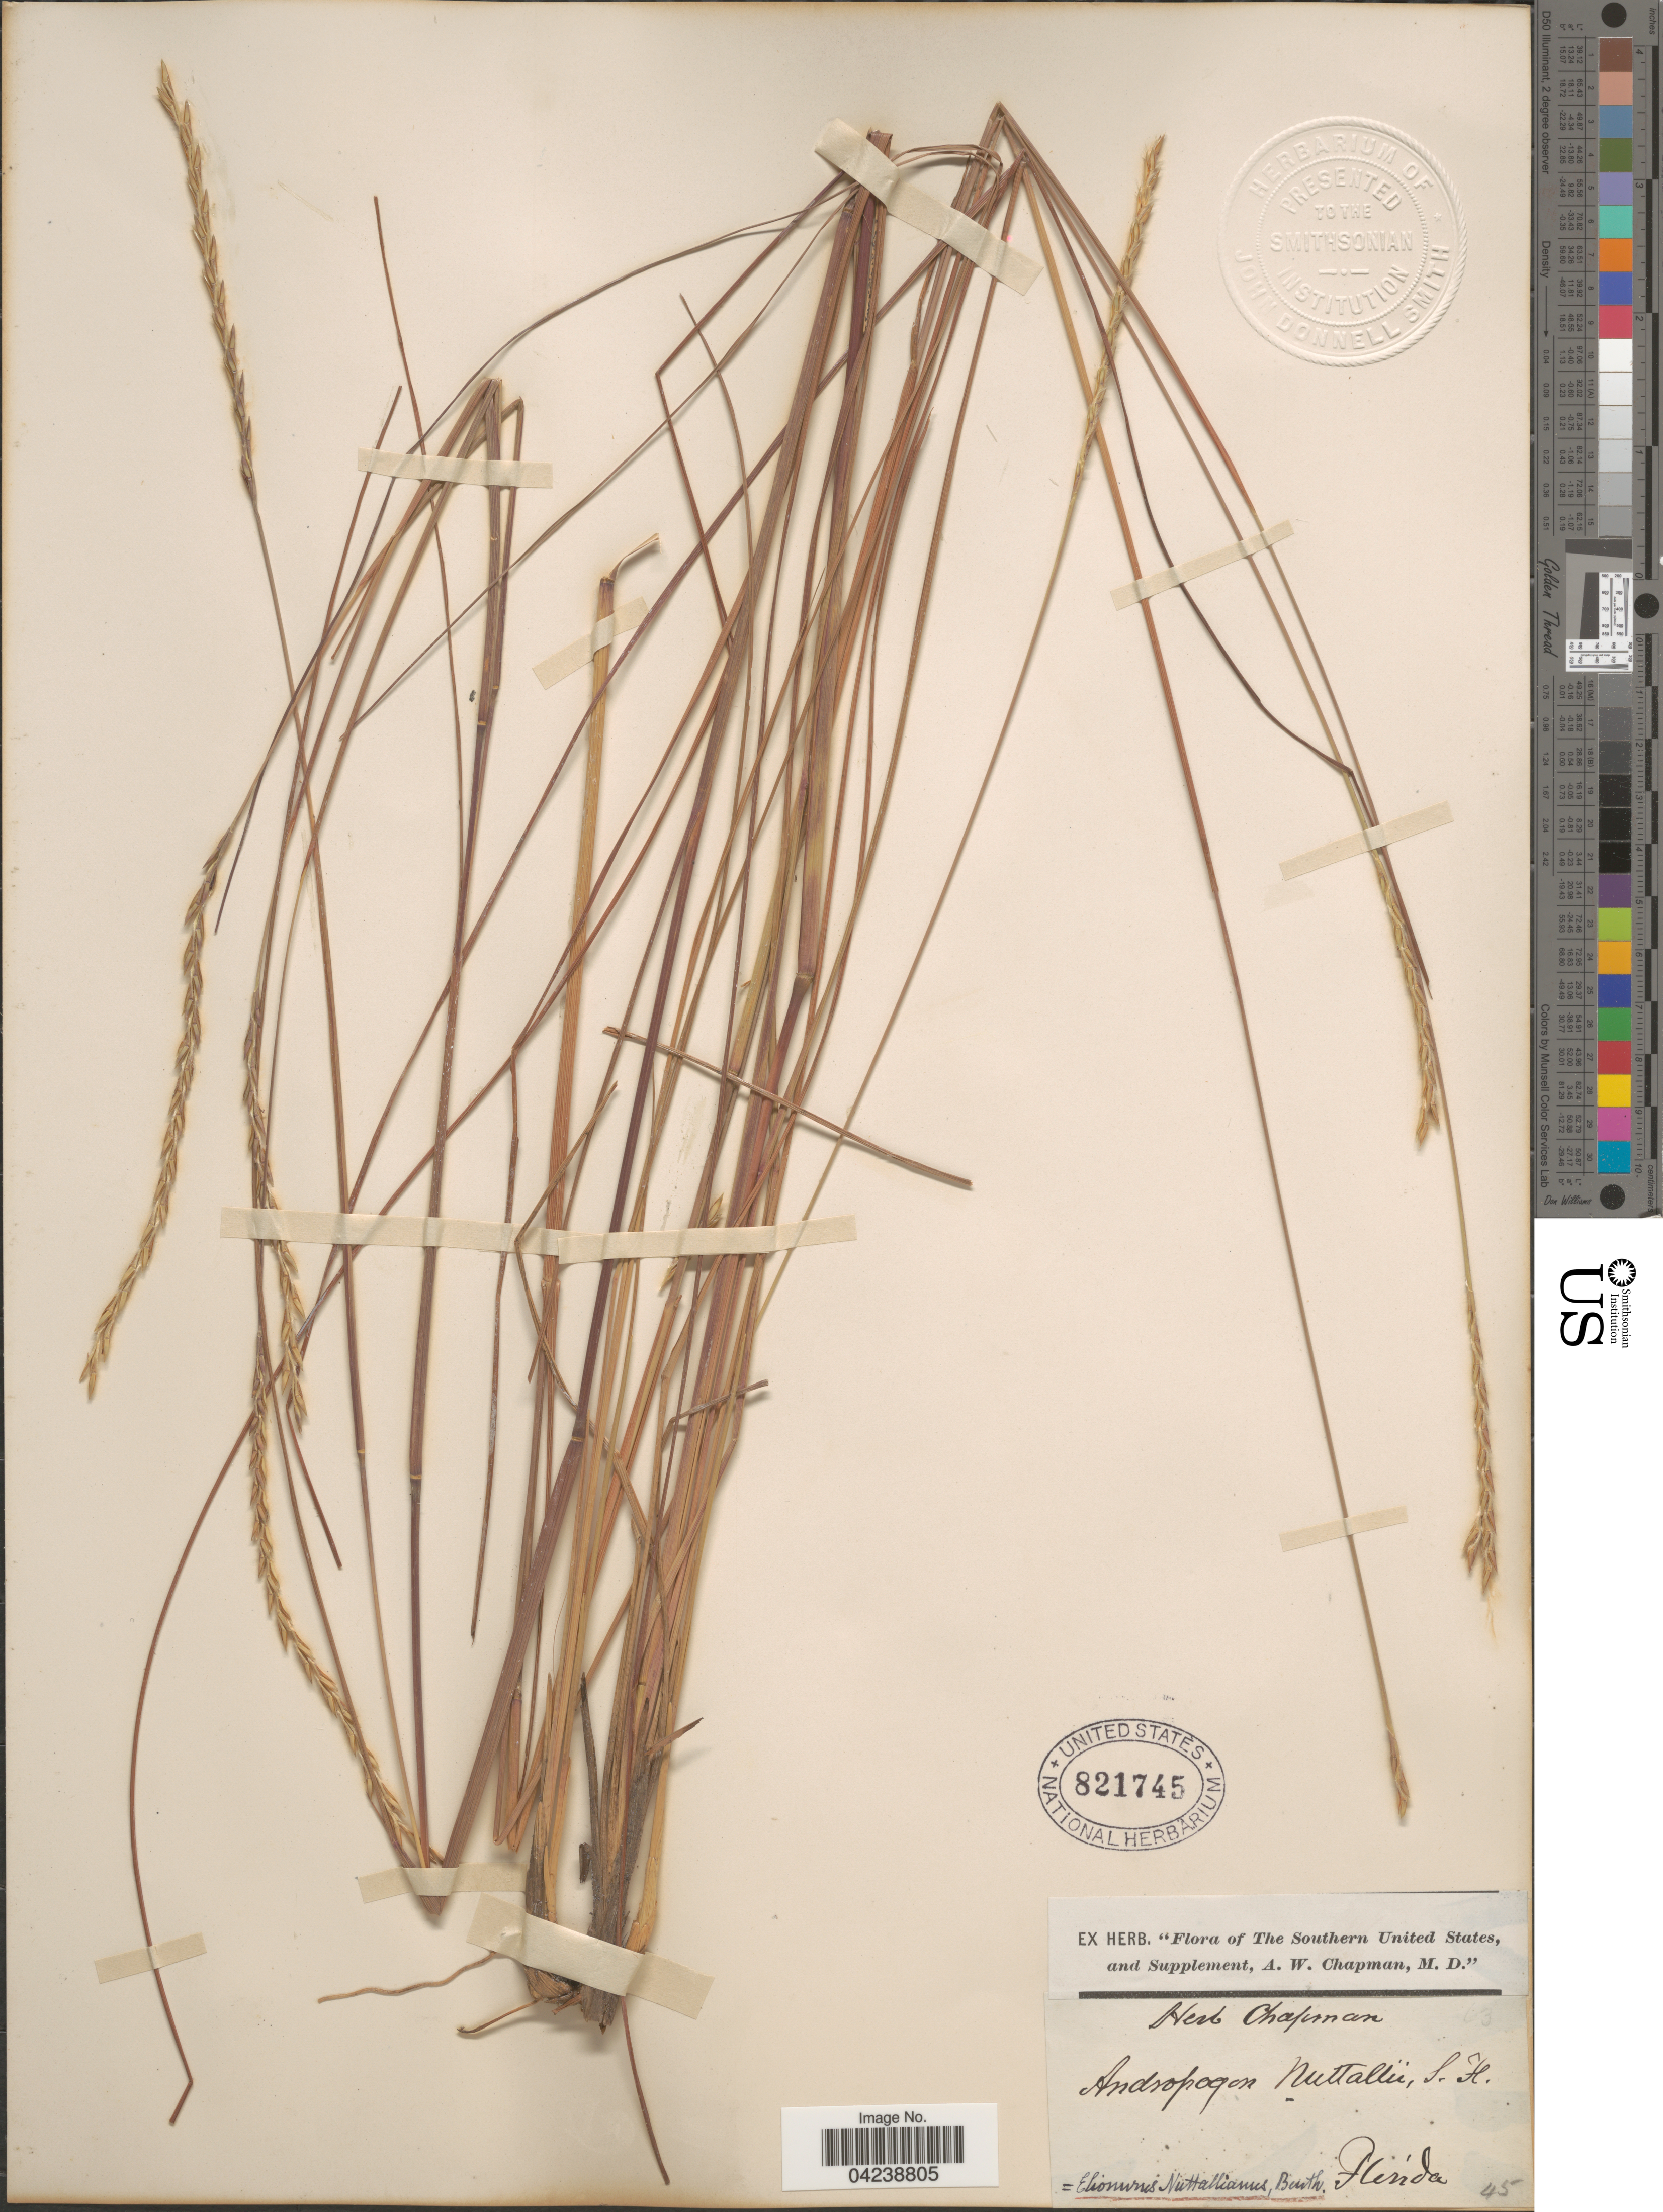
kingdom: Plantae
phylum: Tracheophyta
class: Liliopsida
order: Poales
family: Poaceae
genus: Elionurus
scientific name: Elionurus tripsacoides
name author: Humb. & Bonpl. ex Willd.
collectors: ex herb. A.W. Chapman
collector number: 45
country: United States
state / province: Florida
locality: The Southern United States.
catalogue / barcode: US 821745